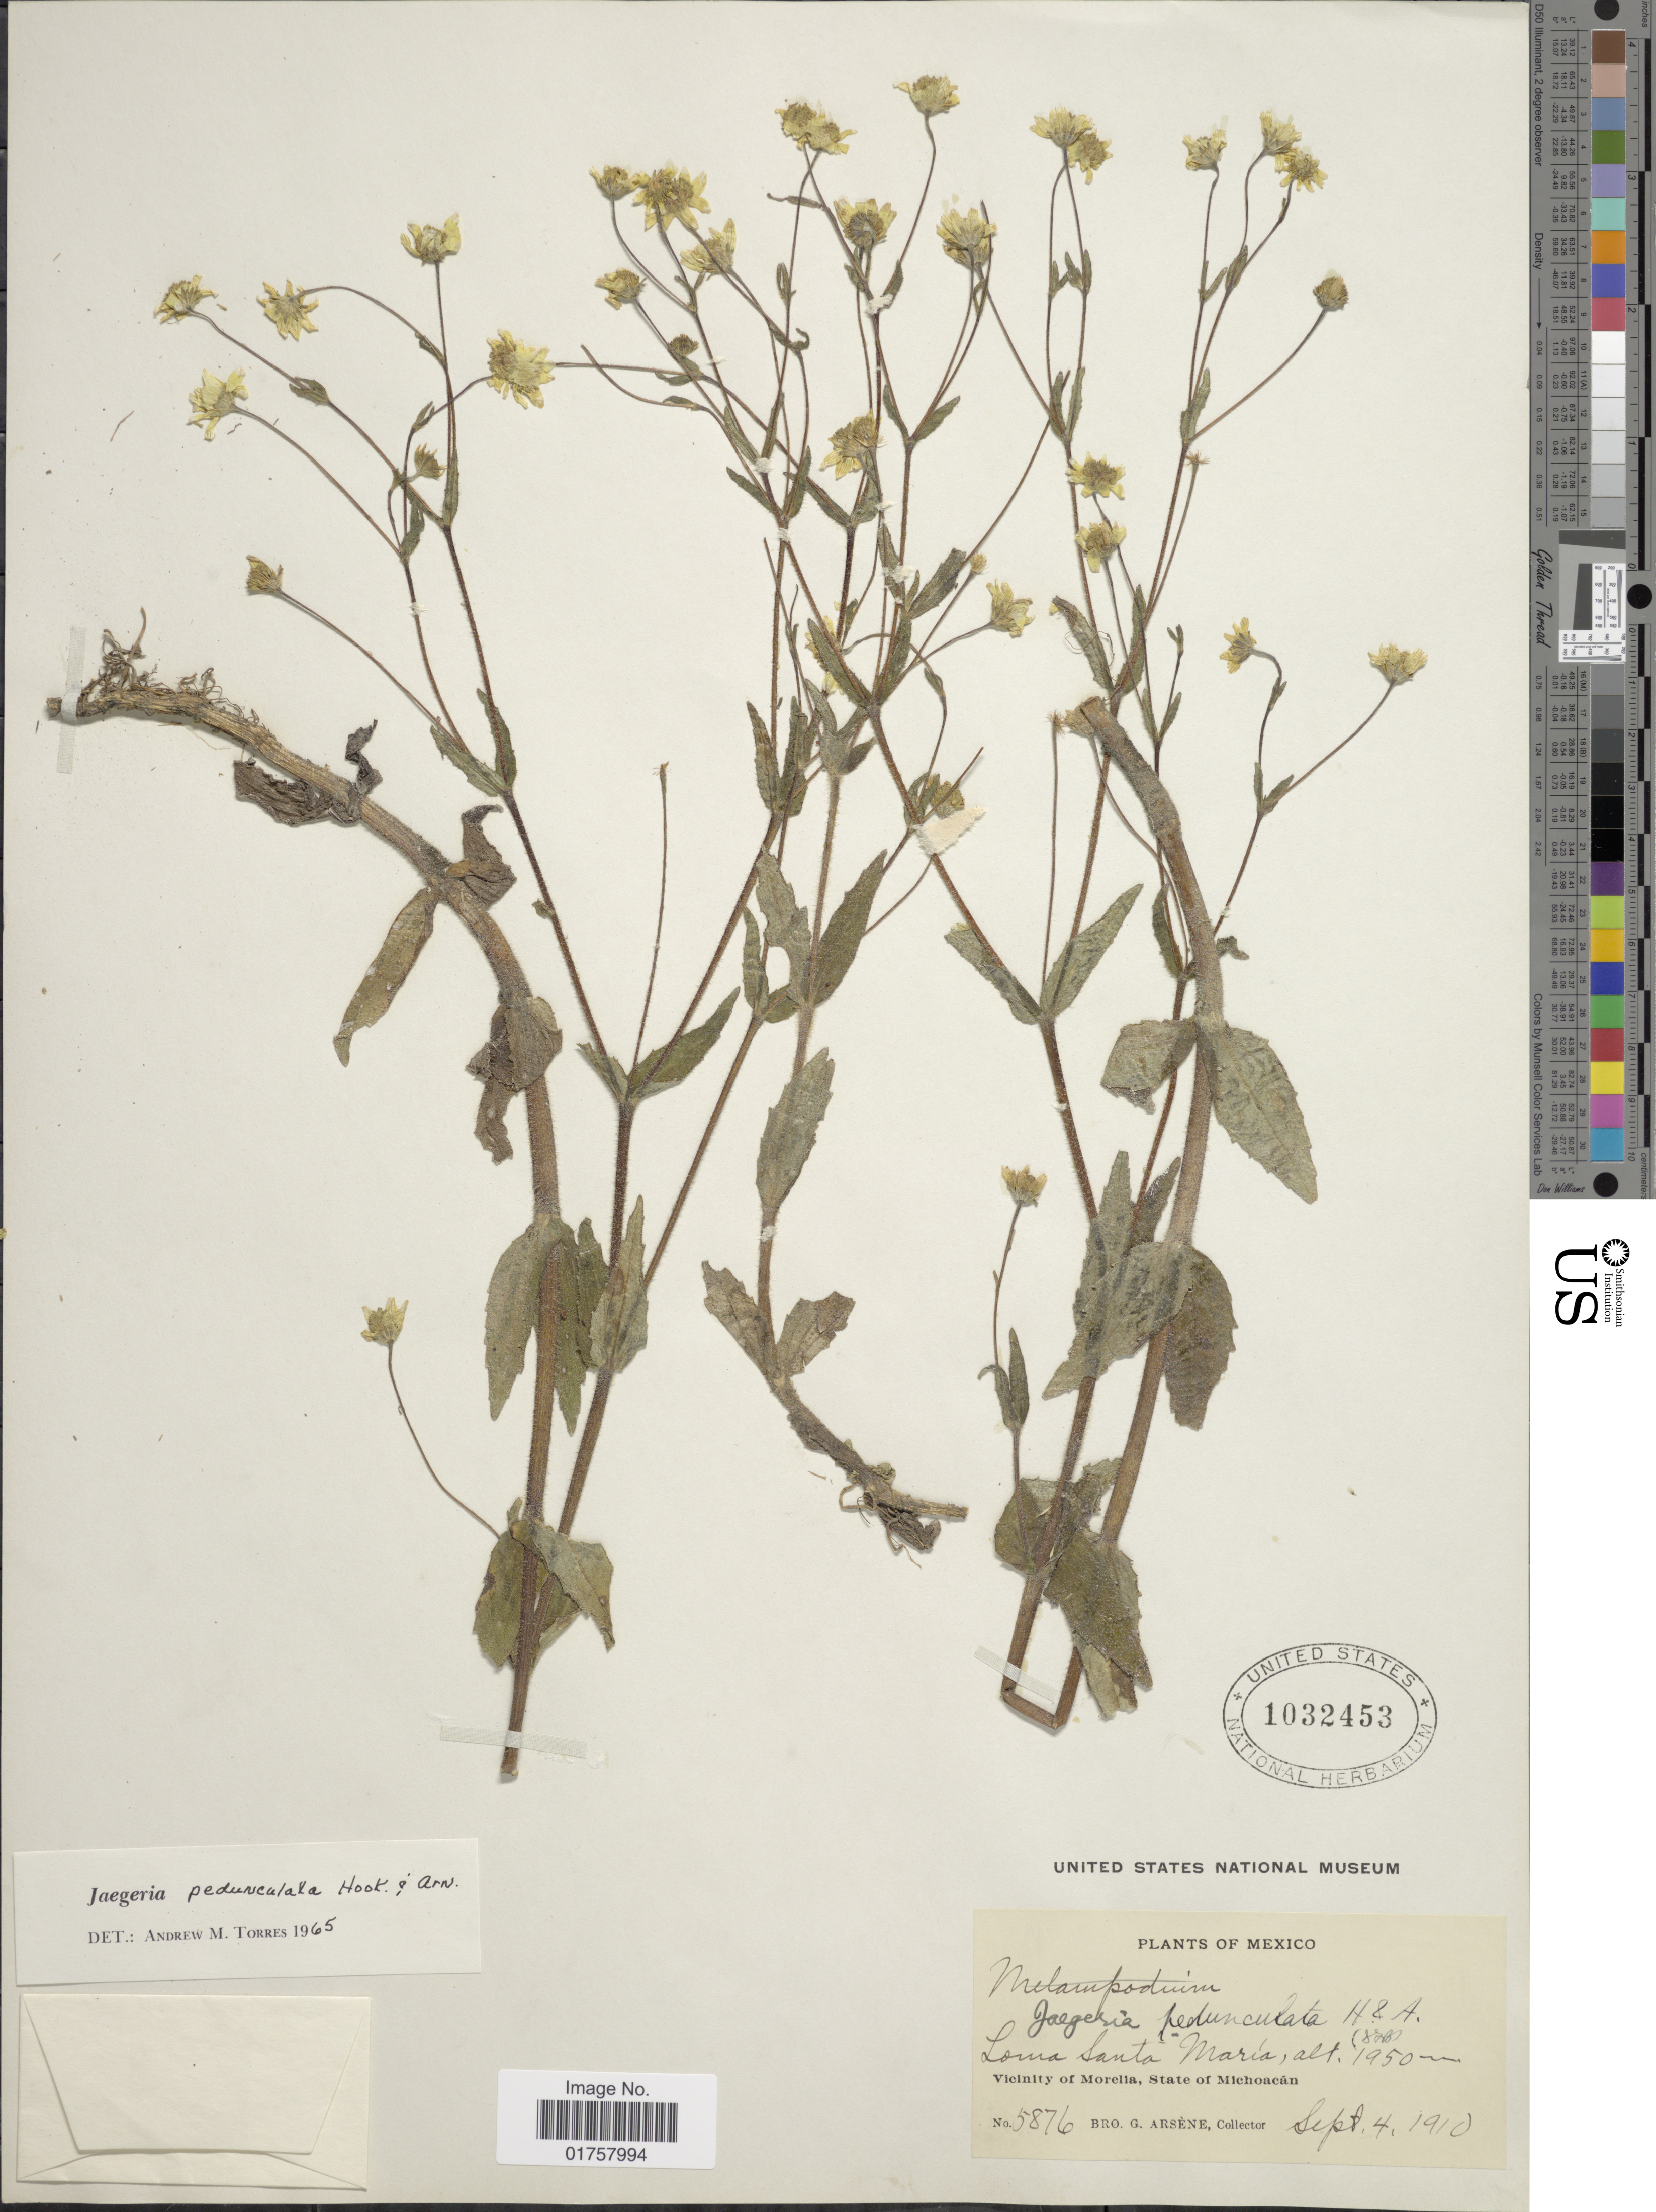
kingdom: Plantae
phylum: Tracheophyta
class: Magnoliopsida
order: Asterales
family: Asteraceae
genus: Jaegeria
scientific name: Jaegeria pendunculata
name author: Hook. & Arn.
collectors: Bro. G. Arsène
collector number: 5876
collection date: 1910-09-04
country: Mexico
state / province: Michoacán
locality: Loma Santa María, Vicinity of Morelia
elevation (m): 1950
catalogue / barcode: US 1032453